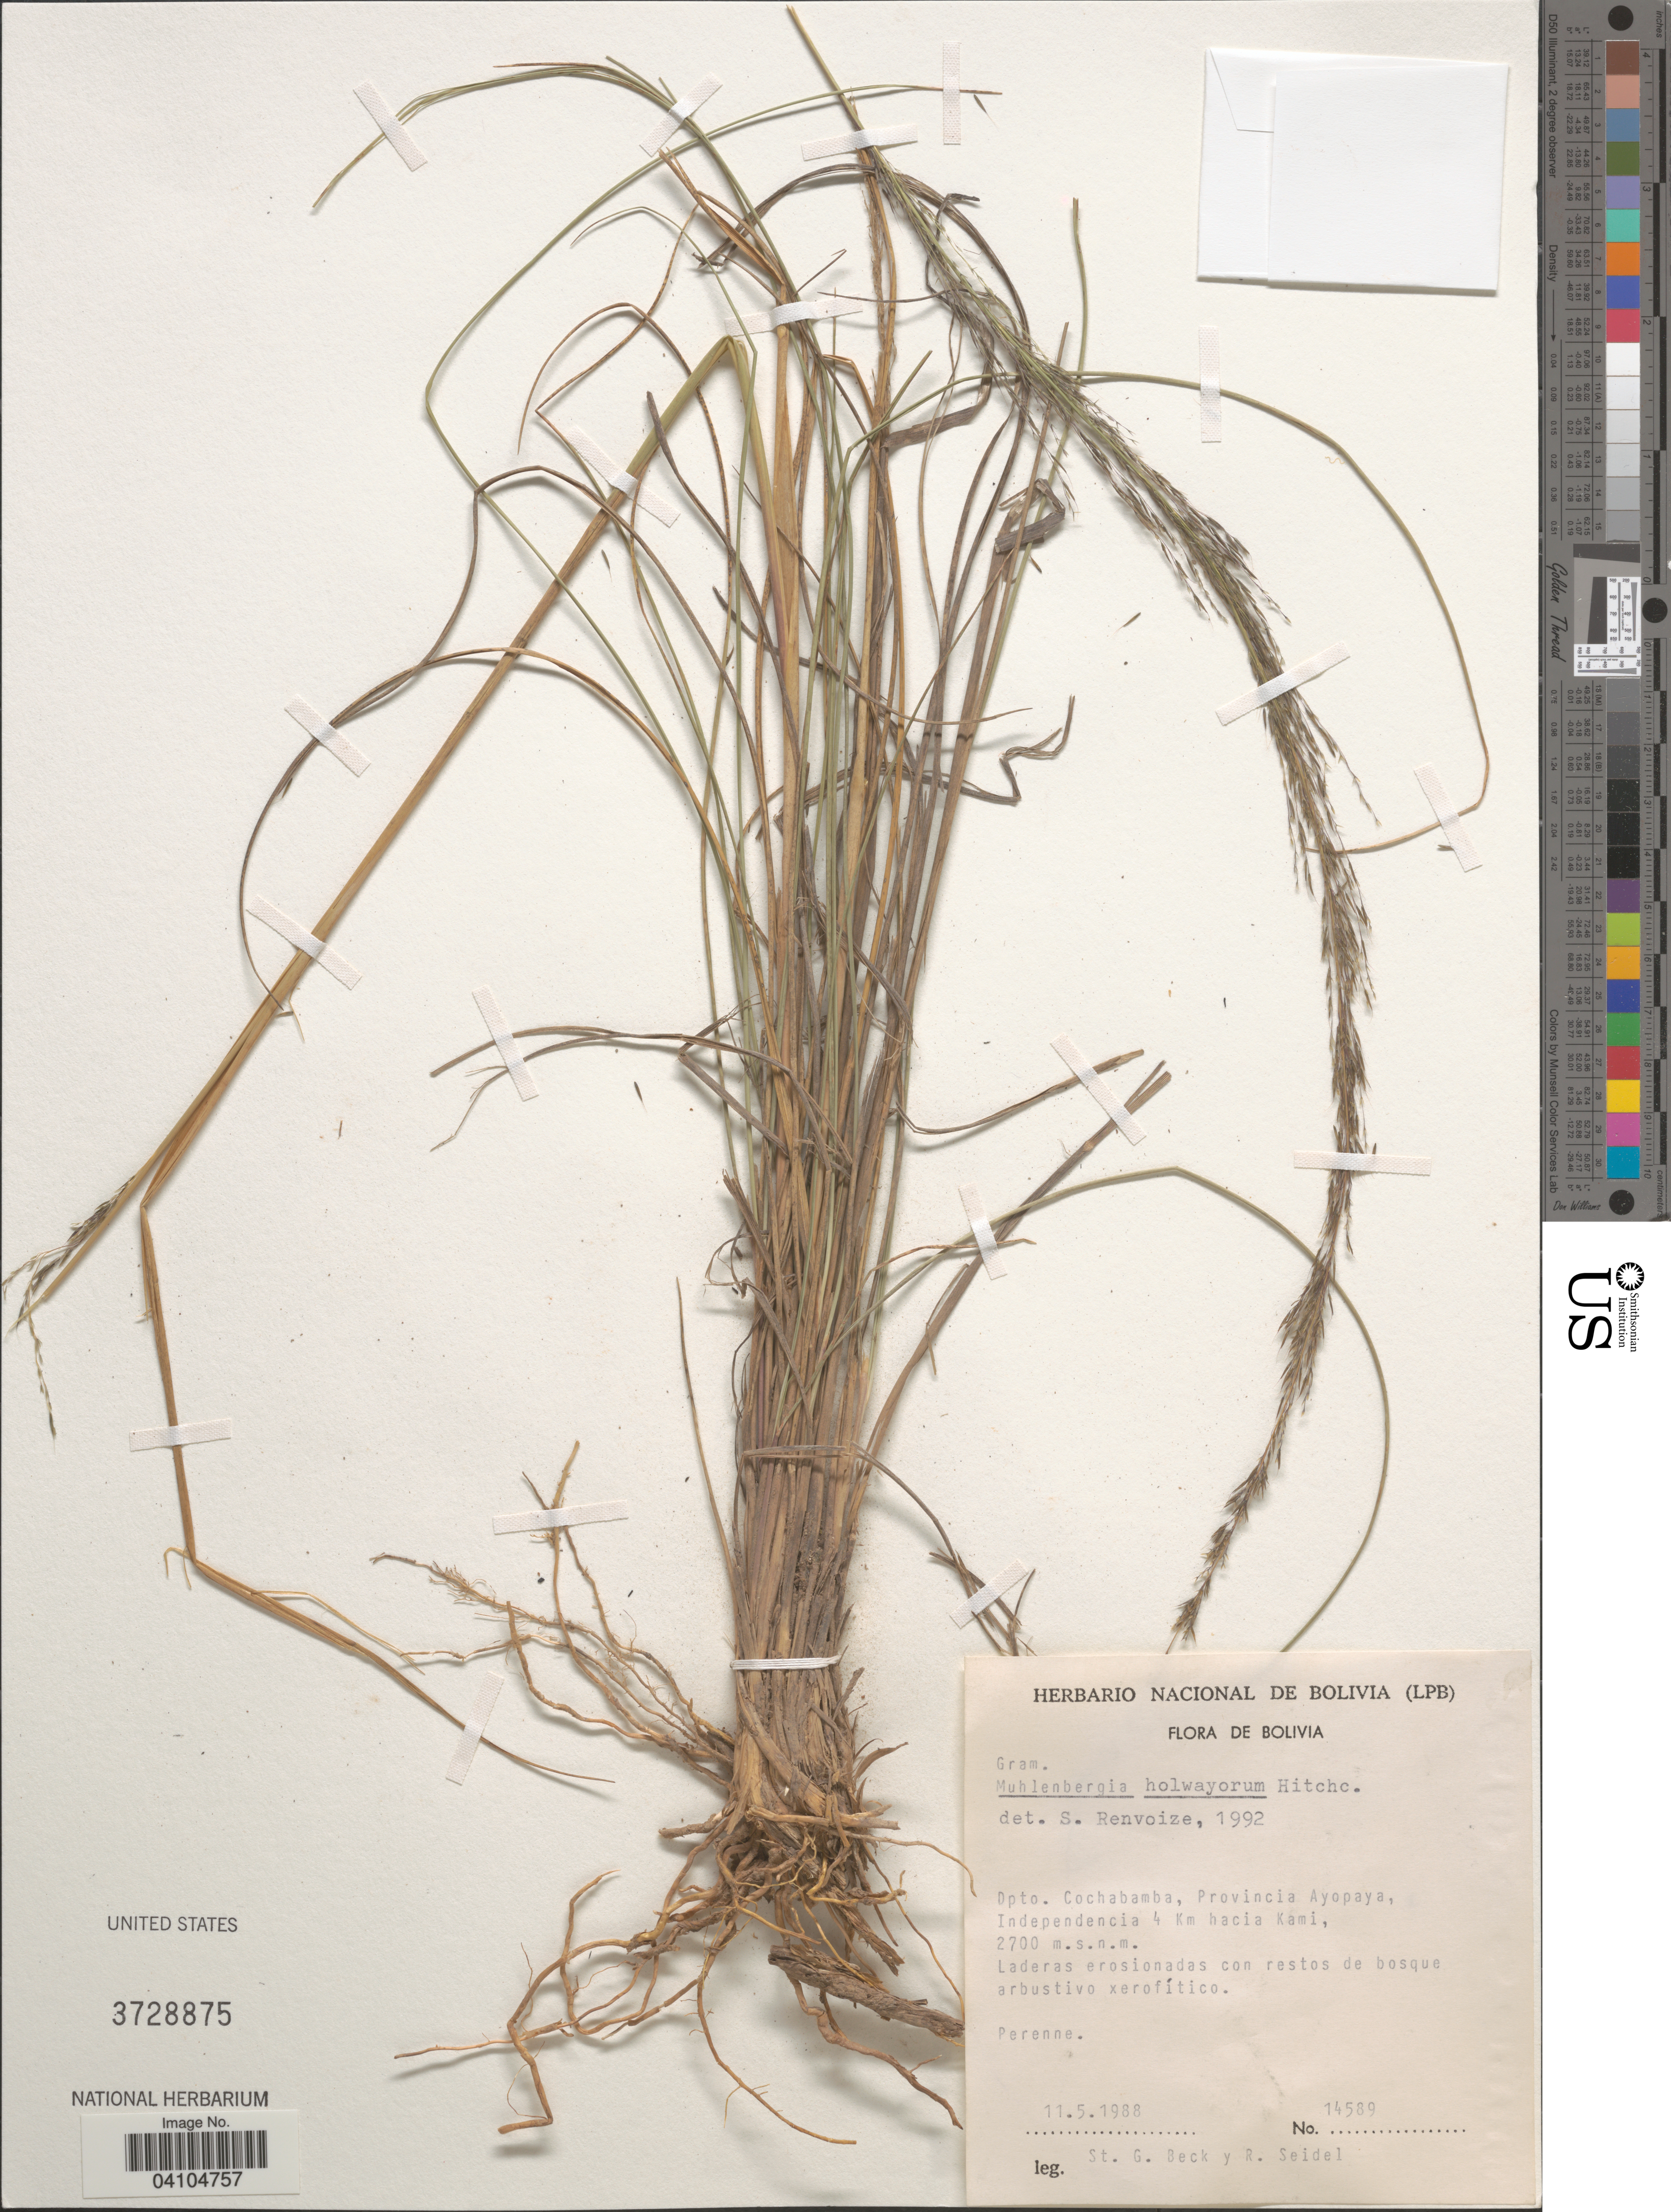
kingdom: Plantae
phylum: Tracheophyta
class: Liliopsida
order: Poales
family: Poaceae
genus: Muhlenbergia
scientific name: Muhlenbergia holwayorum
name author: Hitchc.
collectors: S. G. Beck & R. Seidel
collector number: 14589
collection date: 1988-05-11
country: Bolivia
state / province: Cochabamba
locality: Dpto. Cochabamba, Provincia Ayopaya, Independencia 4 Km hacia Kami.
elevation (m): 2700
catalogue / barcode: US 3728875